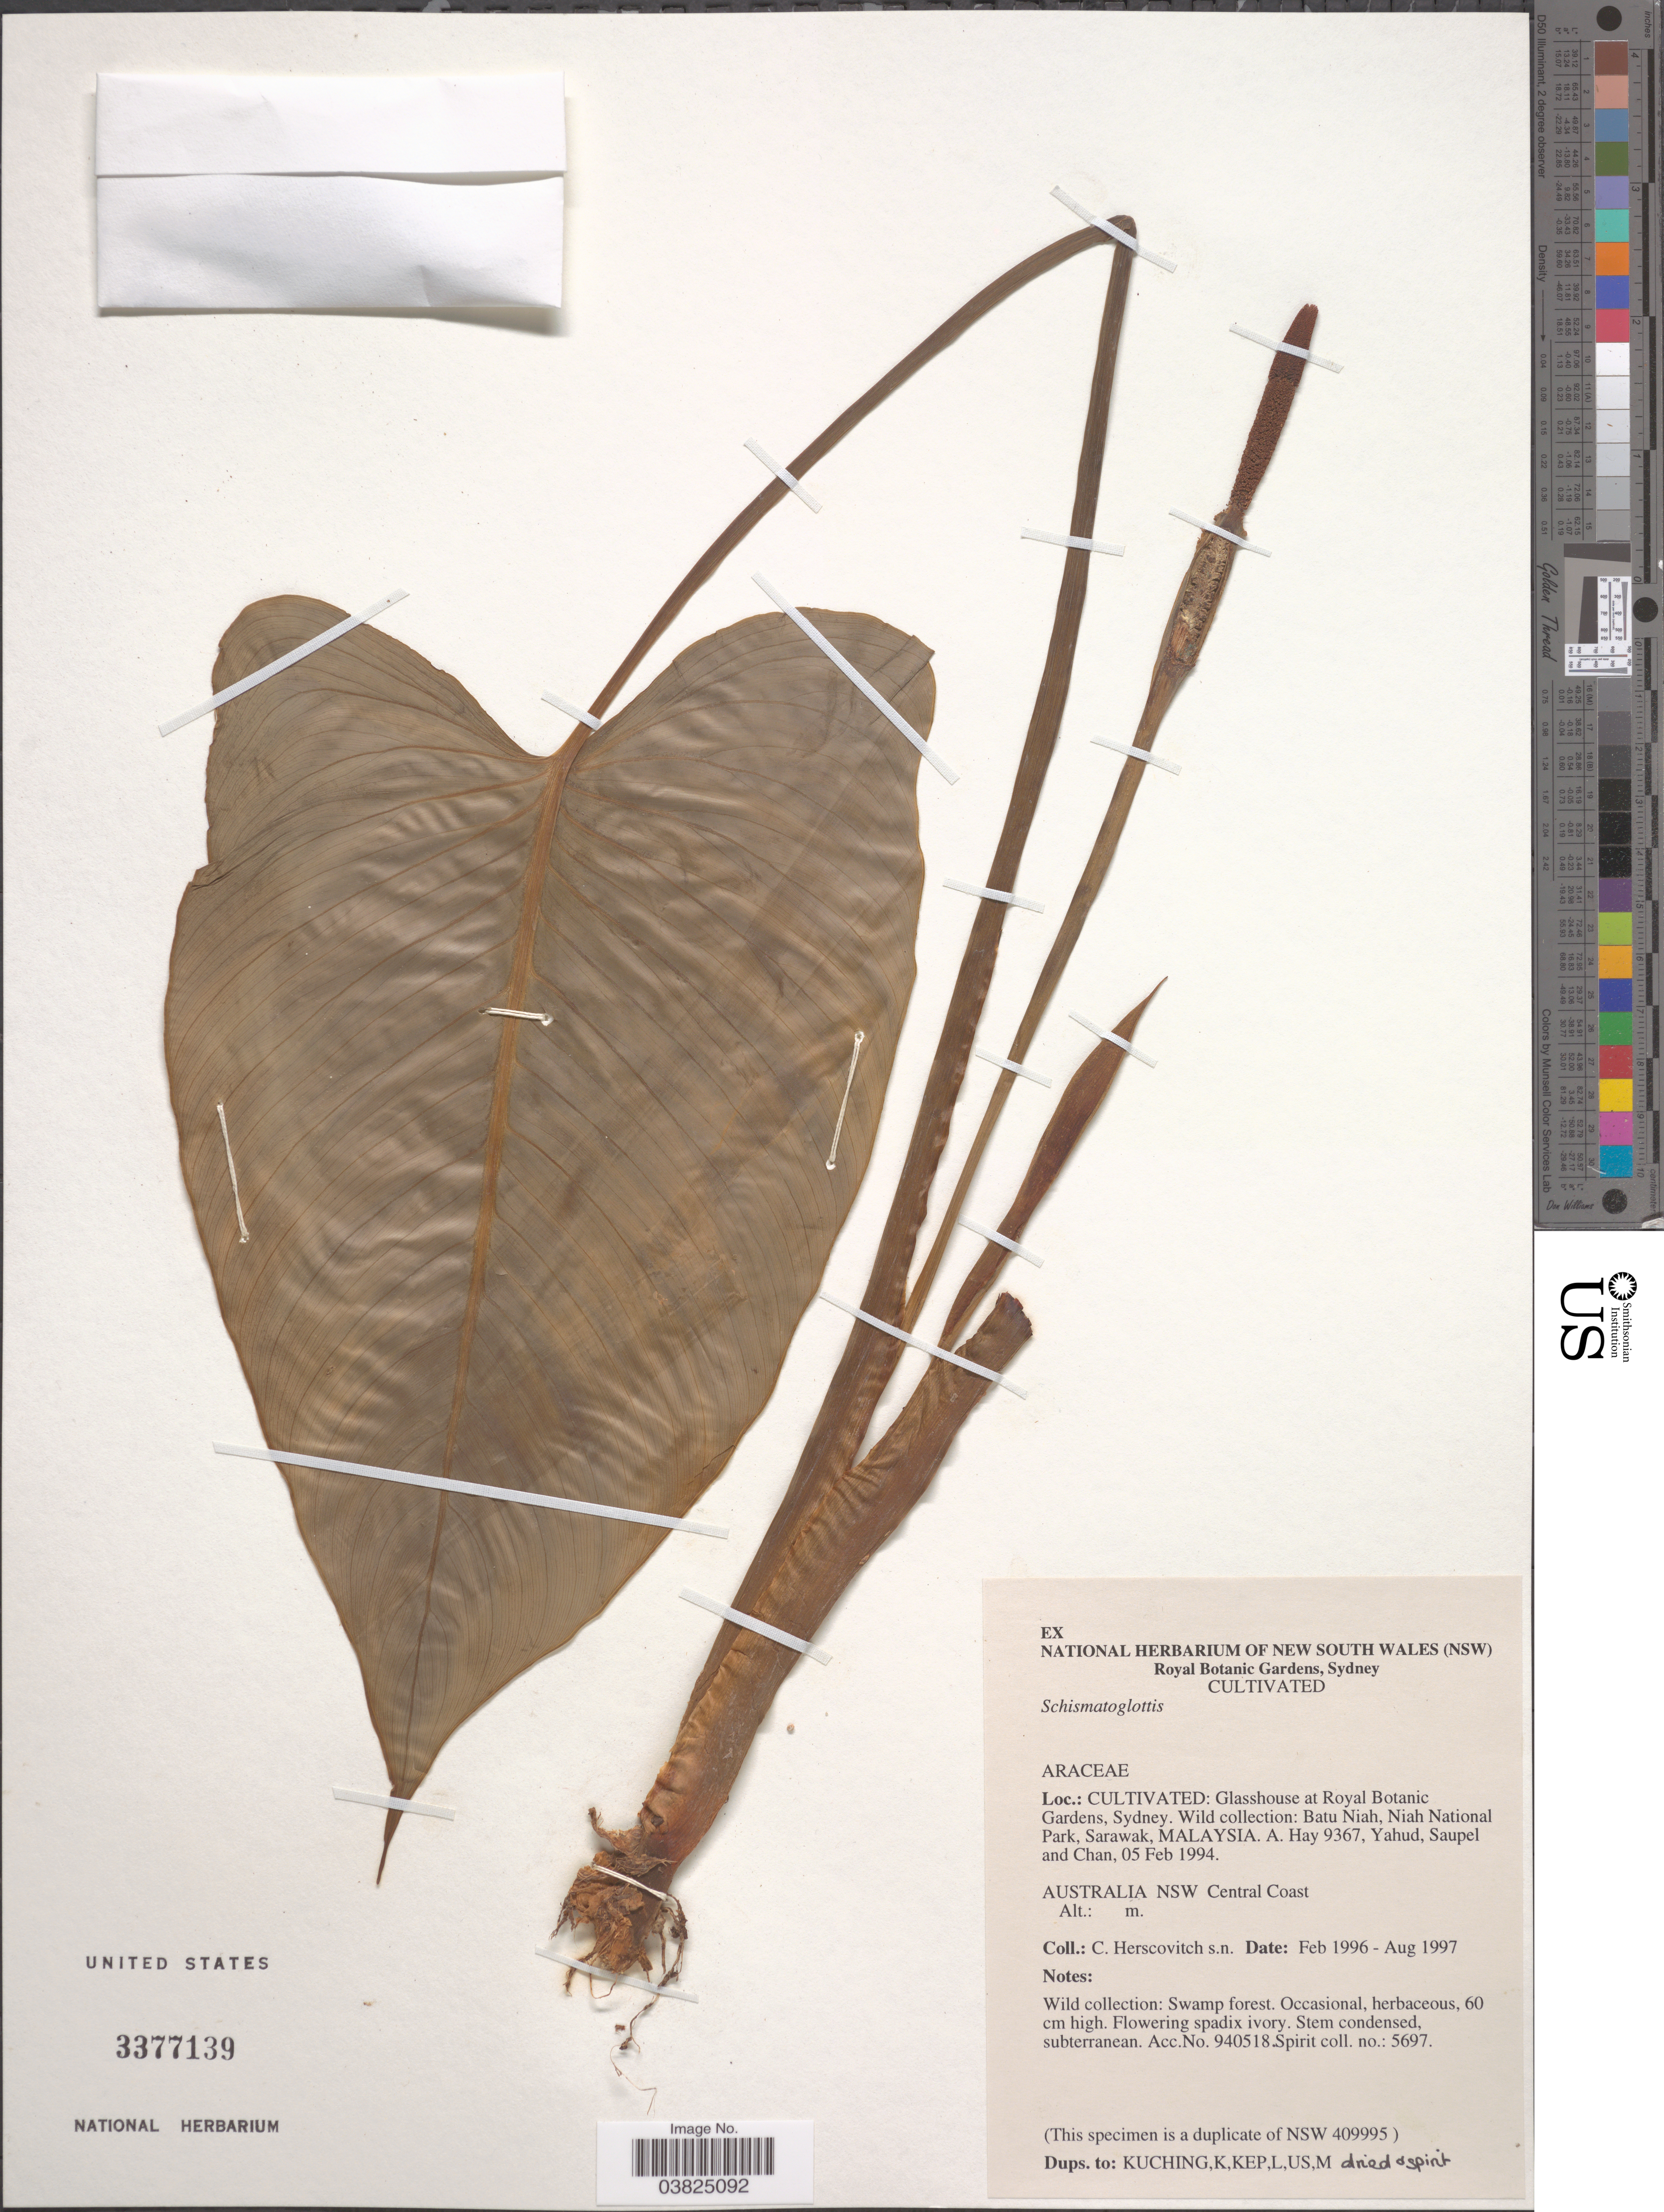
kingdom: Plantae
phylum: Tracheophyta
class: Liliopsida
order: Alismatales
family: Araceae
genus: Schismatoglottis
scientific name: Schismatoglottis sp.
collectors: C. Herscovitch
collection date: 1996-02/1997-08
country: Australia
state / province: New South Wales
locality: Glasshouse at Royal Botanic Gardens, Sydney. Central Coast.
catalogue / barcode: US 3377139